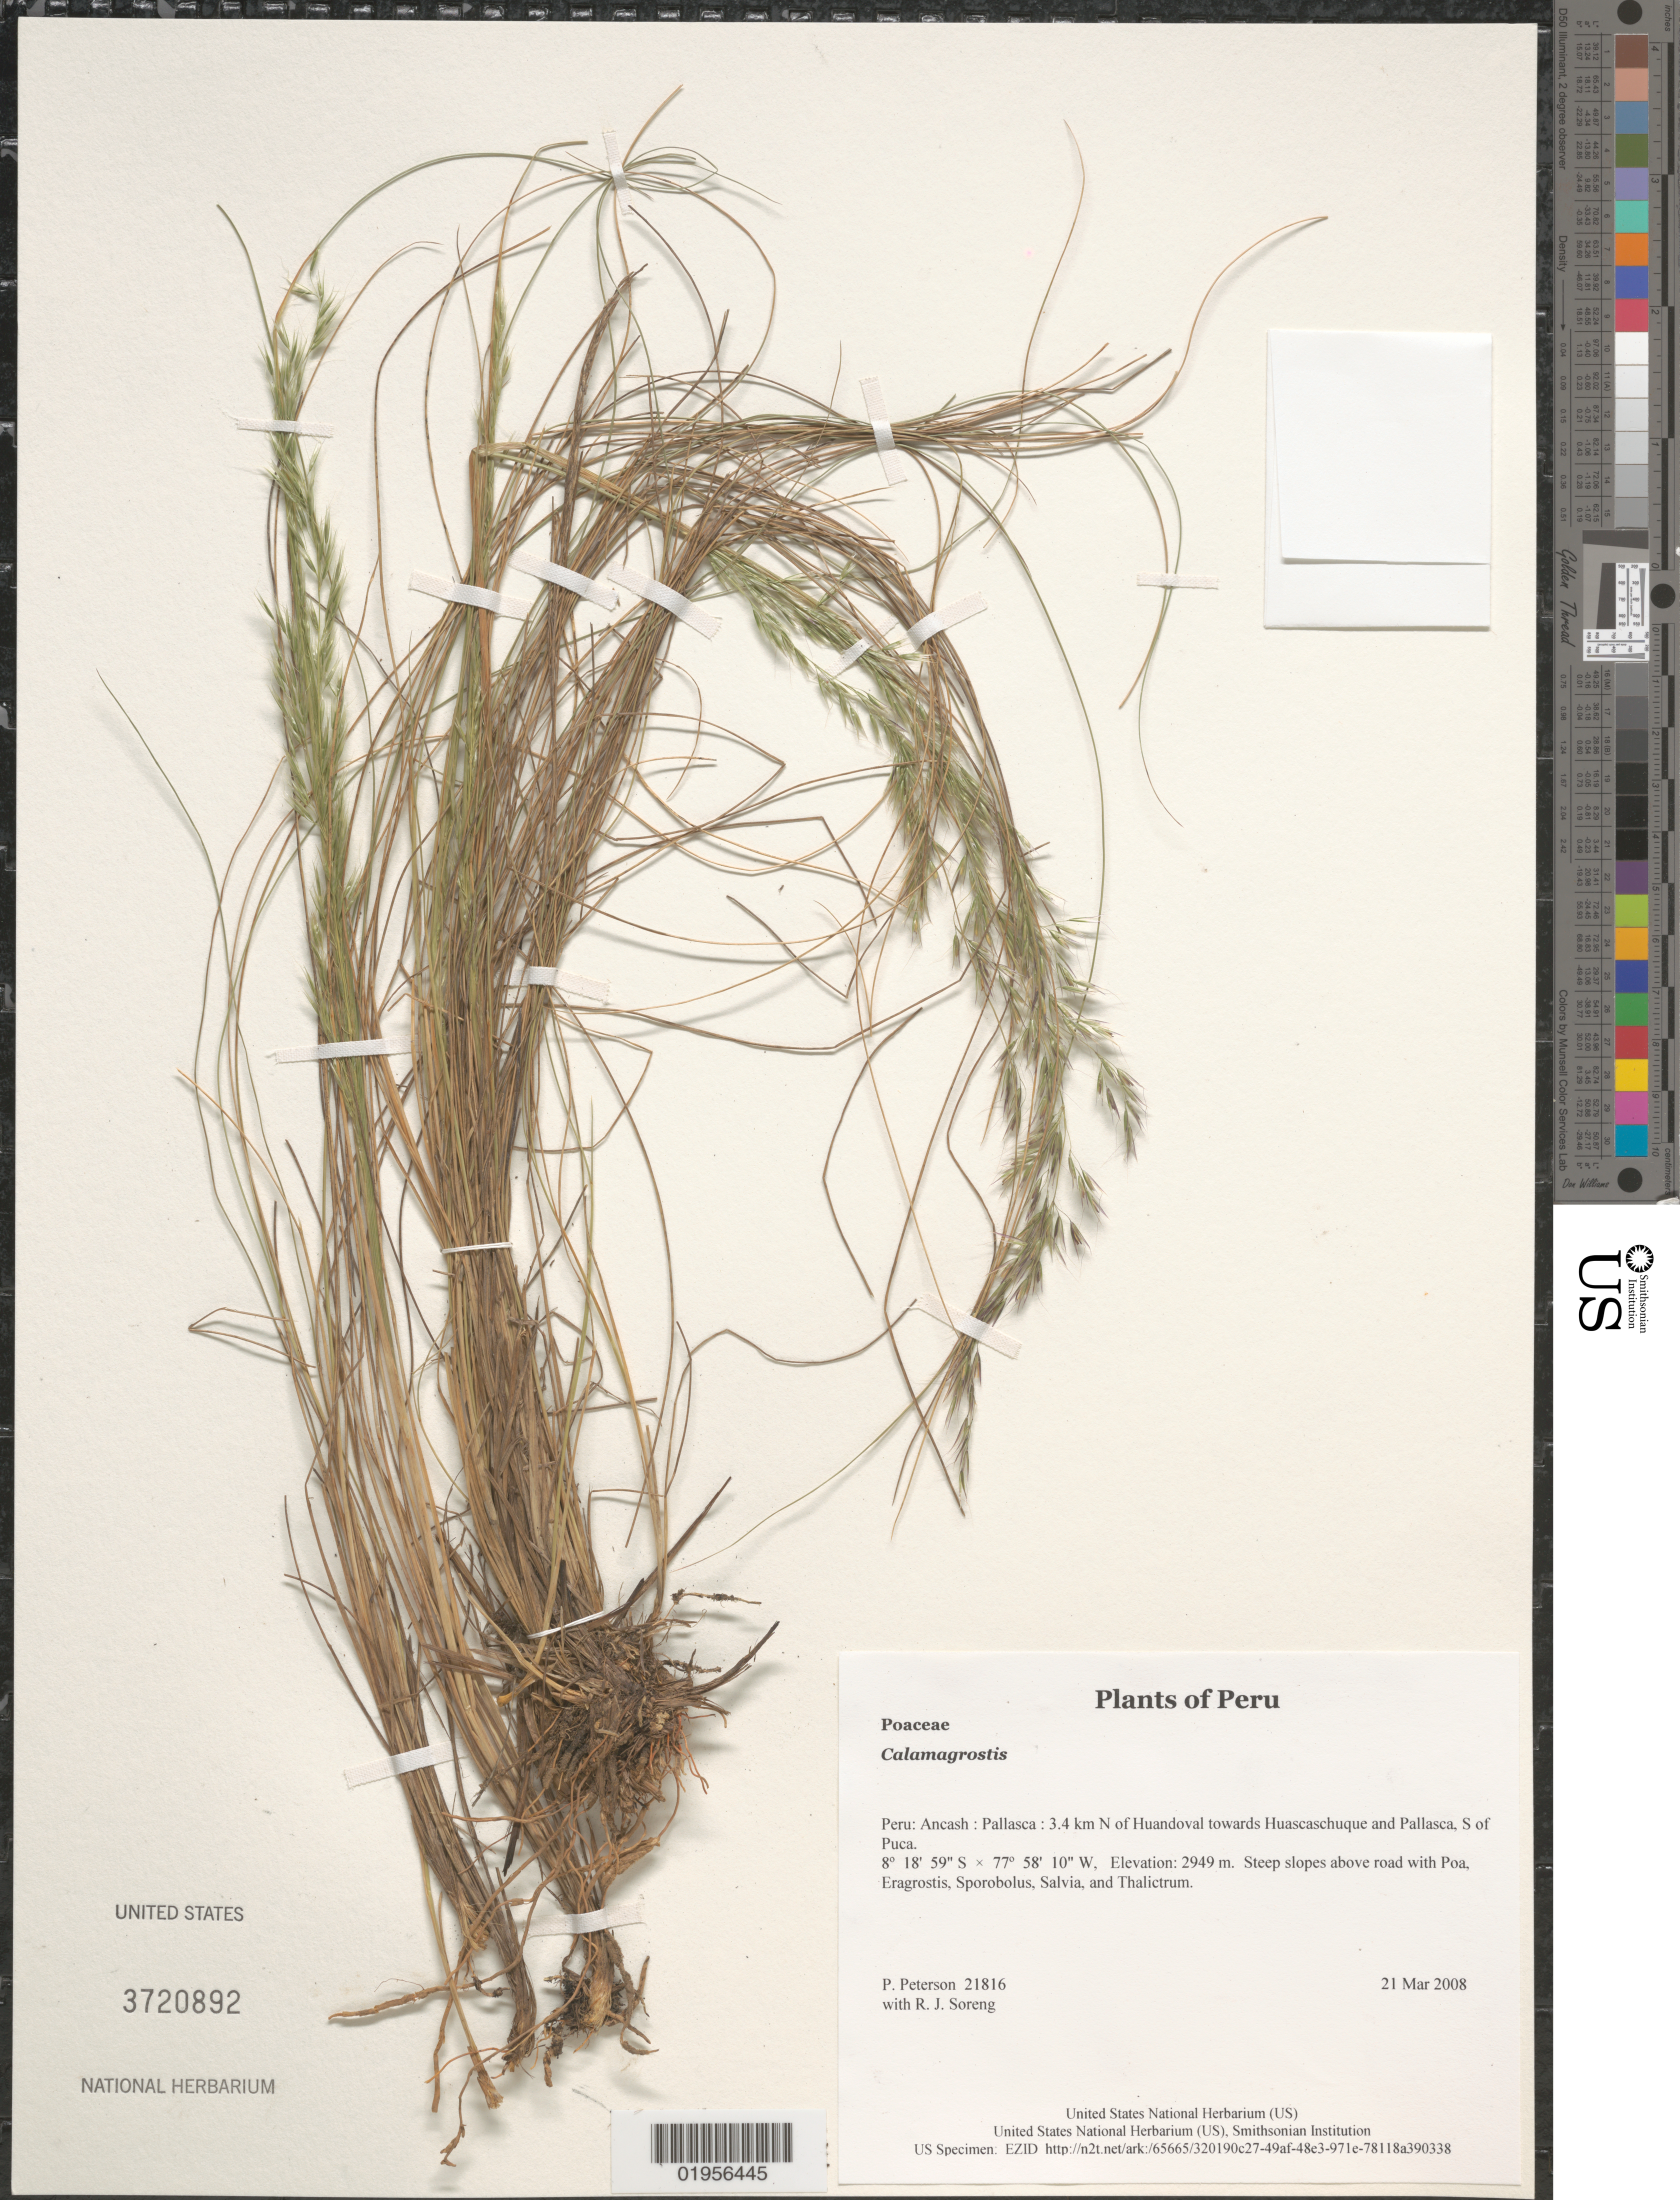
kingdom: Plantae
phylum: Tracheophyta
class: Liliopsida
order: Poales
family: Poaceae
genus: Calamagrostis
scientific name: Calamagrostis sp.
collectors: P. M. Peterson & R. J. Soreng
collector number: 21816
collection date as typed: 21 Mar 2008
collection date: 2008-03-21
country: Peru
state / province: Ancash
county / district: Pallasca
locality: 3.4 km N of Huandoval towards Huascaschuque and Pallasca, S of Puca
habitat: Steep slopes above road with Poa, Eragrostis, Sporobolus, Salvia, and Thalictrum.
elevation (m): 2949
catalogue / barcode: US 3720892